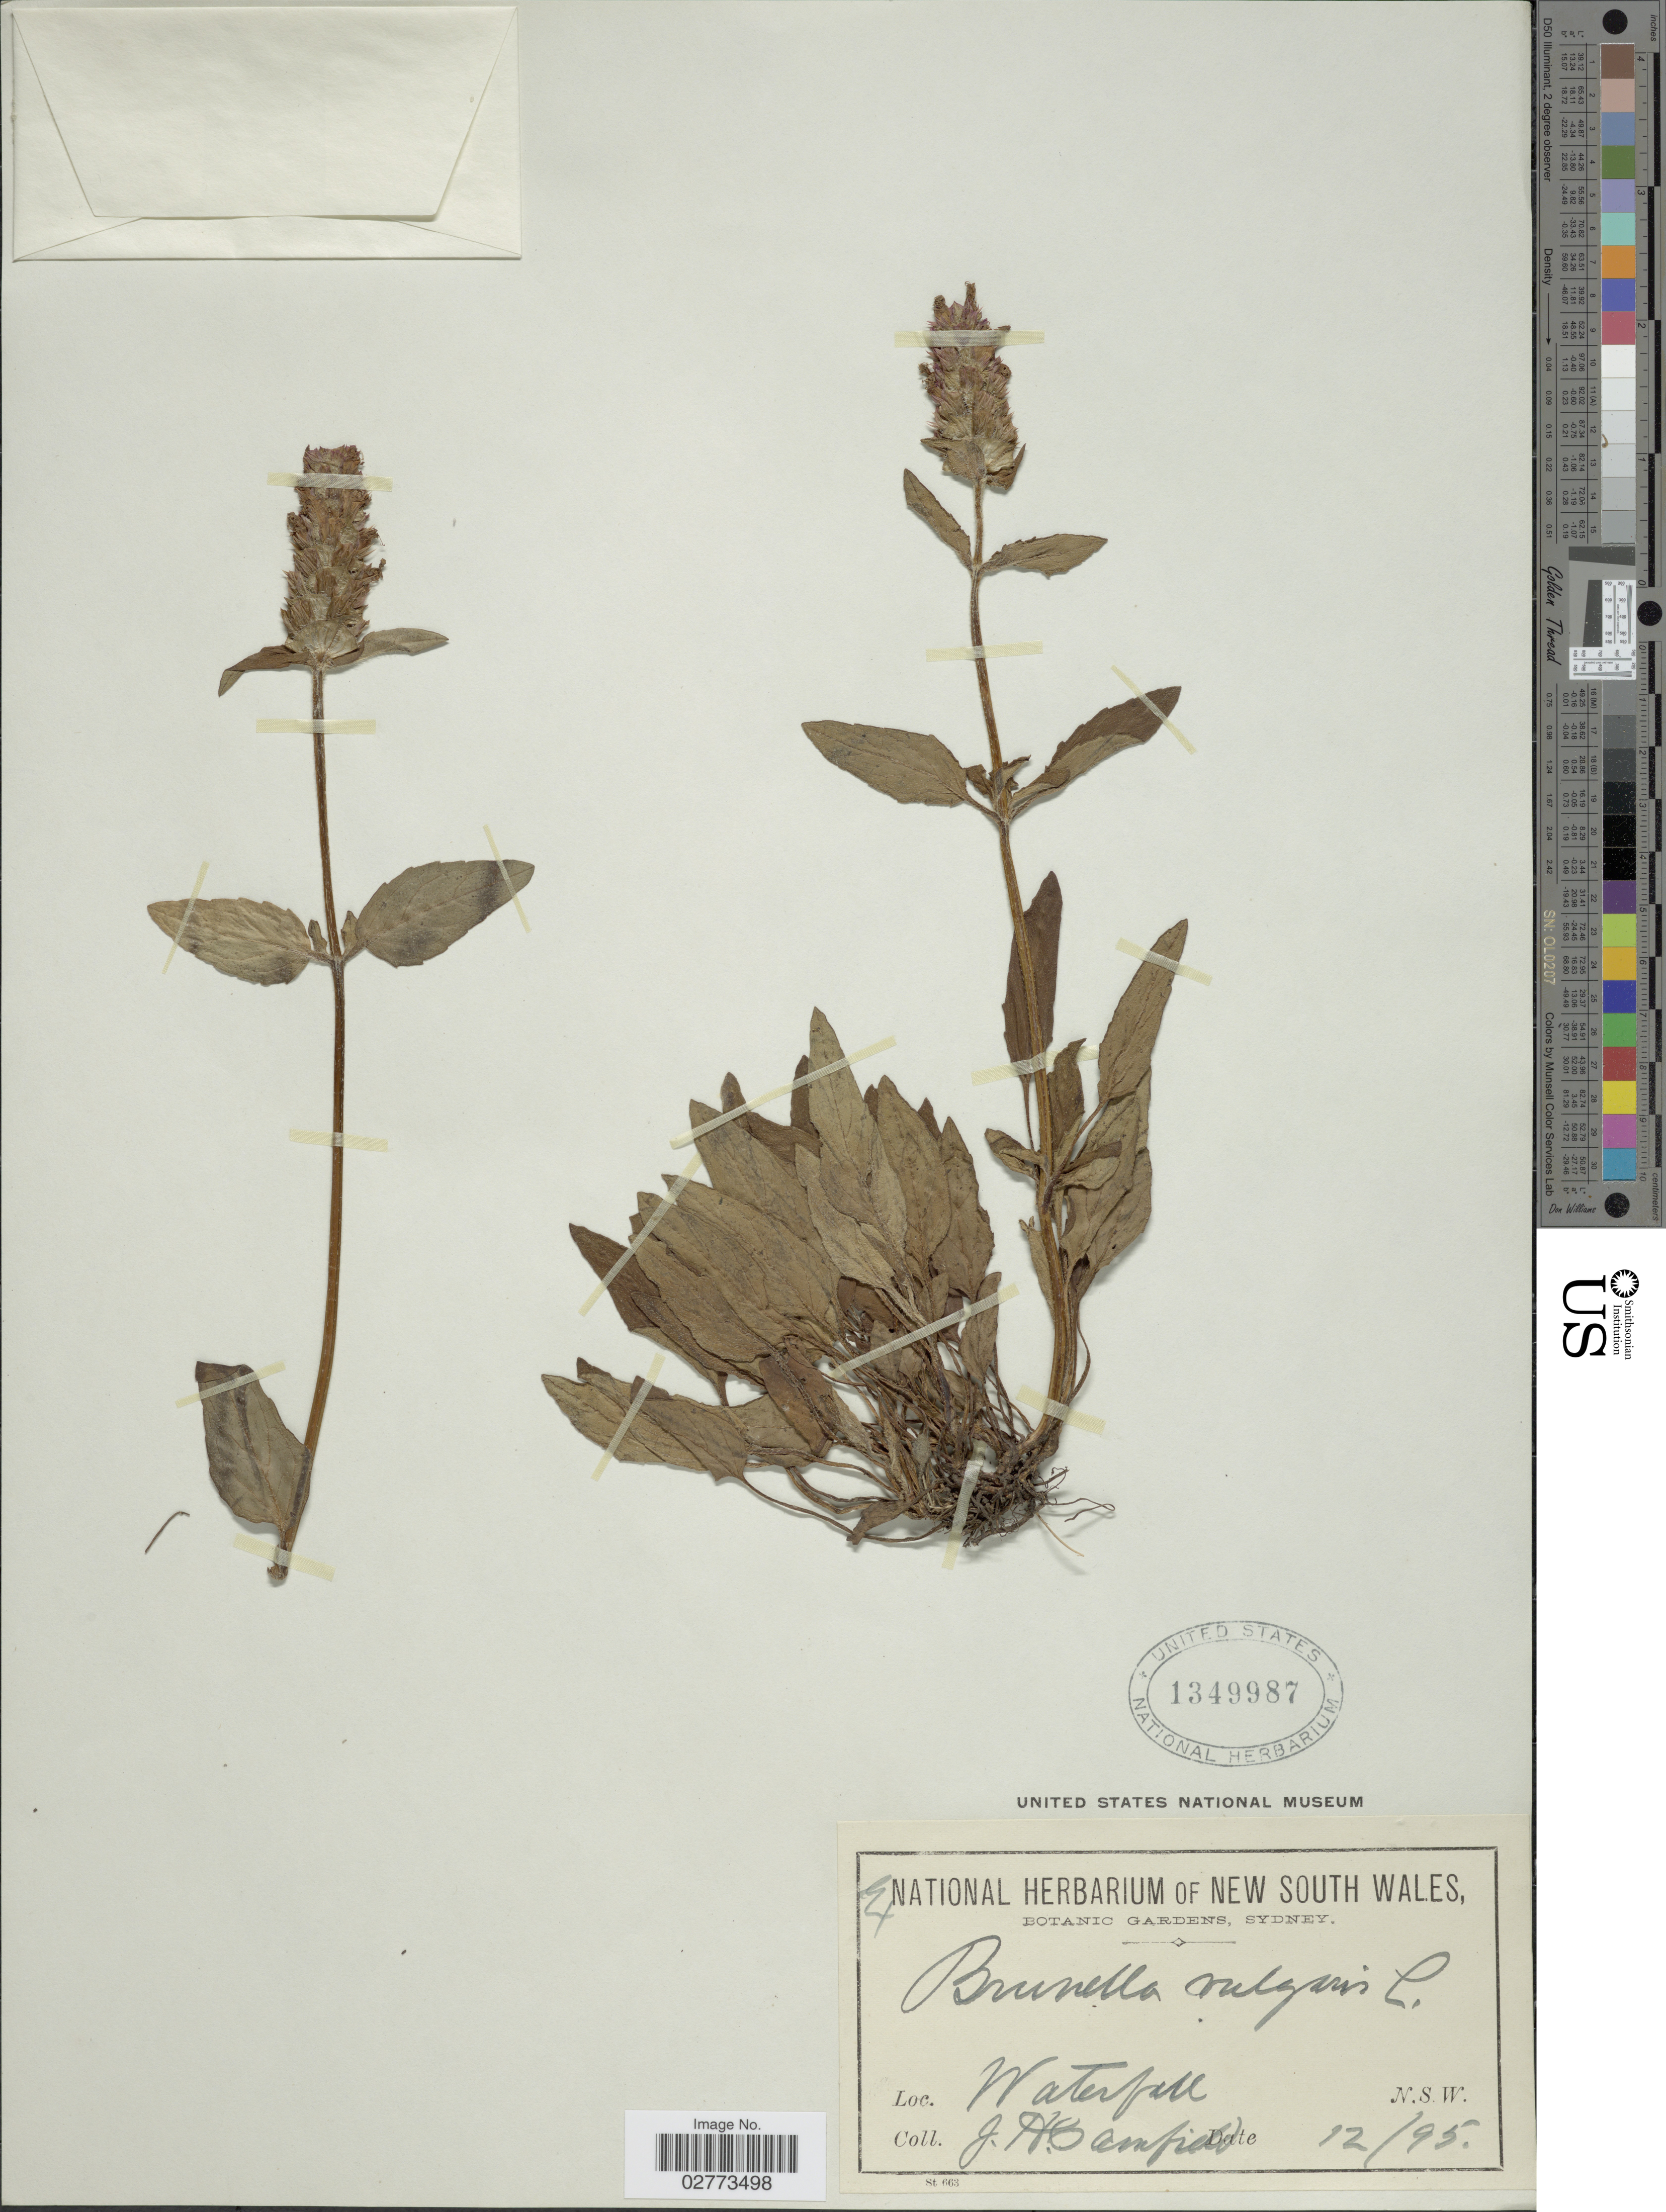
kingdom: Plantae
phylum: Tracheophyta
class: Magnoliopsida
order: Lamiales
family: Lamiaceae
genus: Prunella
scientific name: Prunella vulgaris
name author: L.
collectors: J. Camfield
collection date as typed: Transcribed d/m/y: /12/95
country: Australia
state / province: New South Wales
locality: Waterfall, N.S.W.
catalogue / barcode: US 1349987